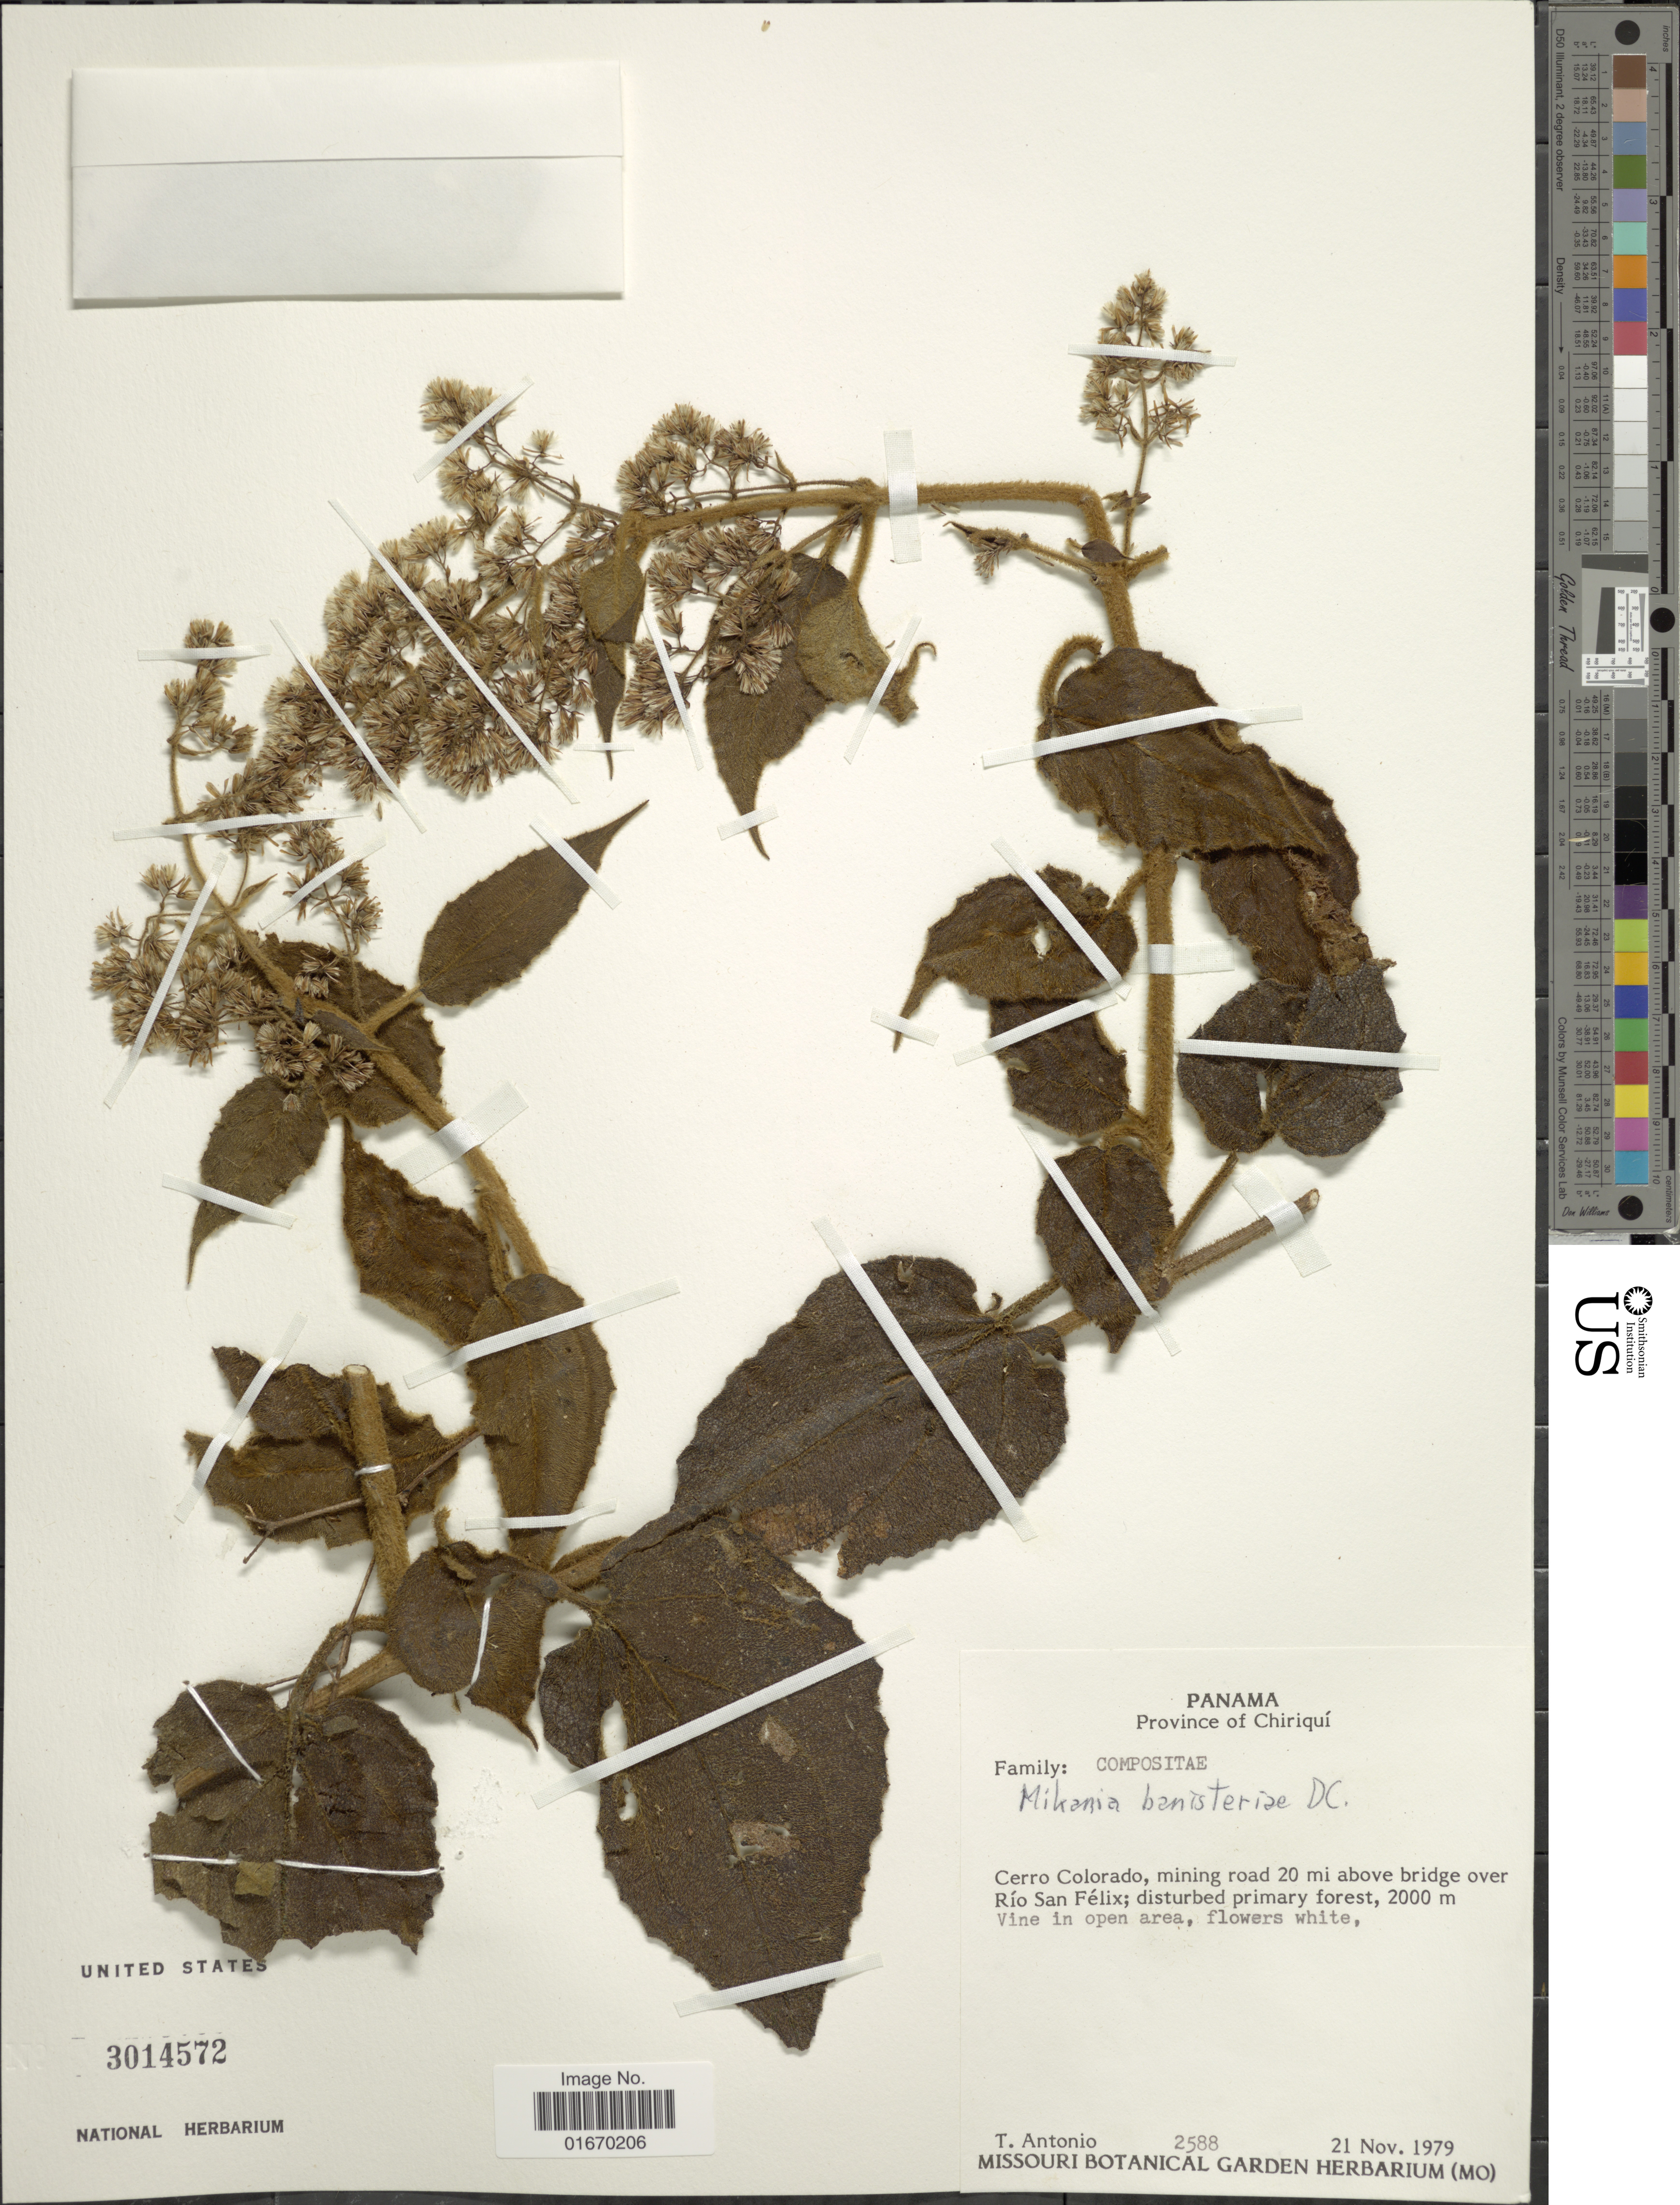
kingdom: Plantae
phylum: Tracheophyta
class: Magnoliopsida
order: Asterales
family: Asteraceae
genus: Mikania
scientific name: Mikania banisteriae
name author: DC.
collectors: T. Antonio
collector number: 2588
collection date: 1979-11-21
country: Panama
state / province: Chiriqui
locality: Cerro Colorado, mining road 20 mi above bridge over Rio San Felix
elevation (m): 2000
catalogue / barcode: US 3014572